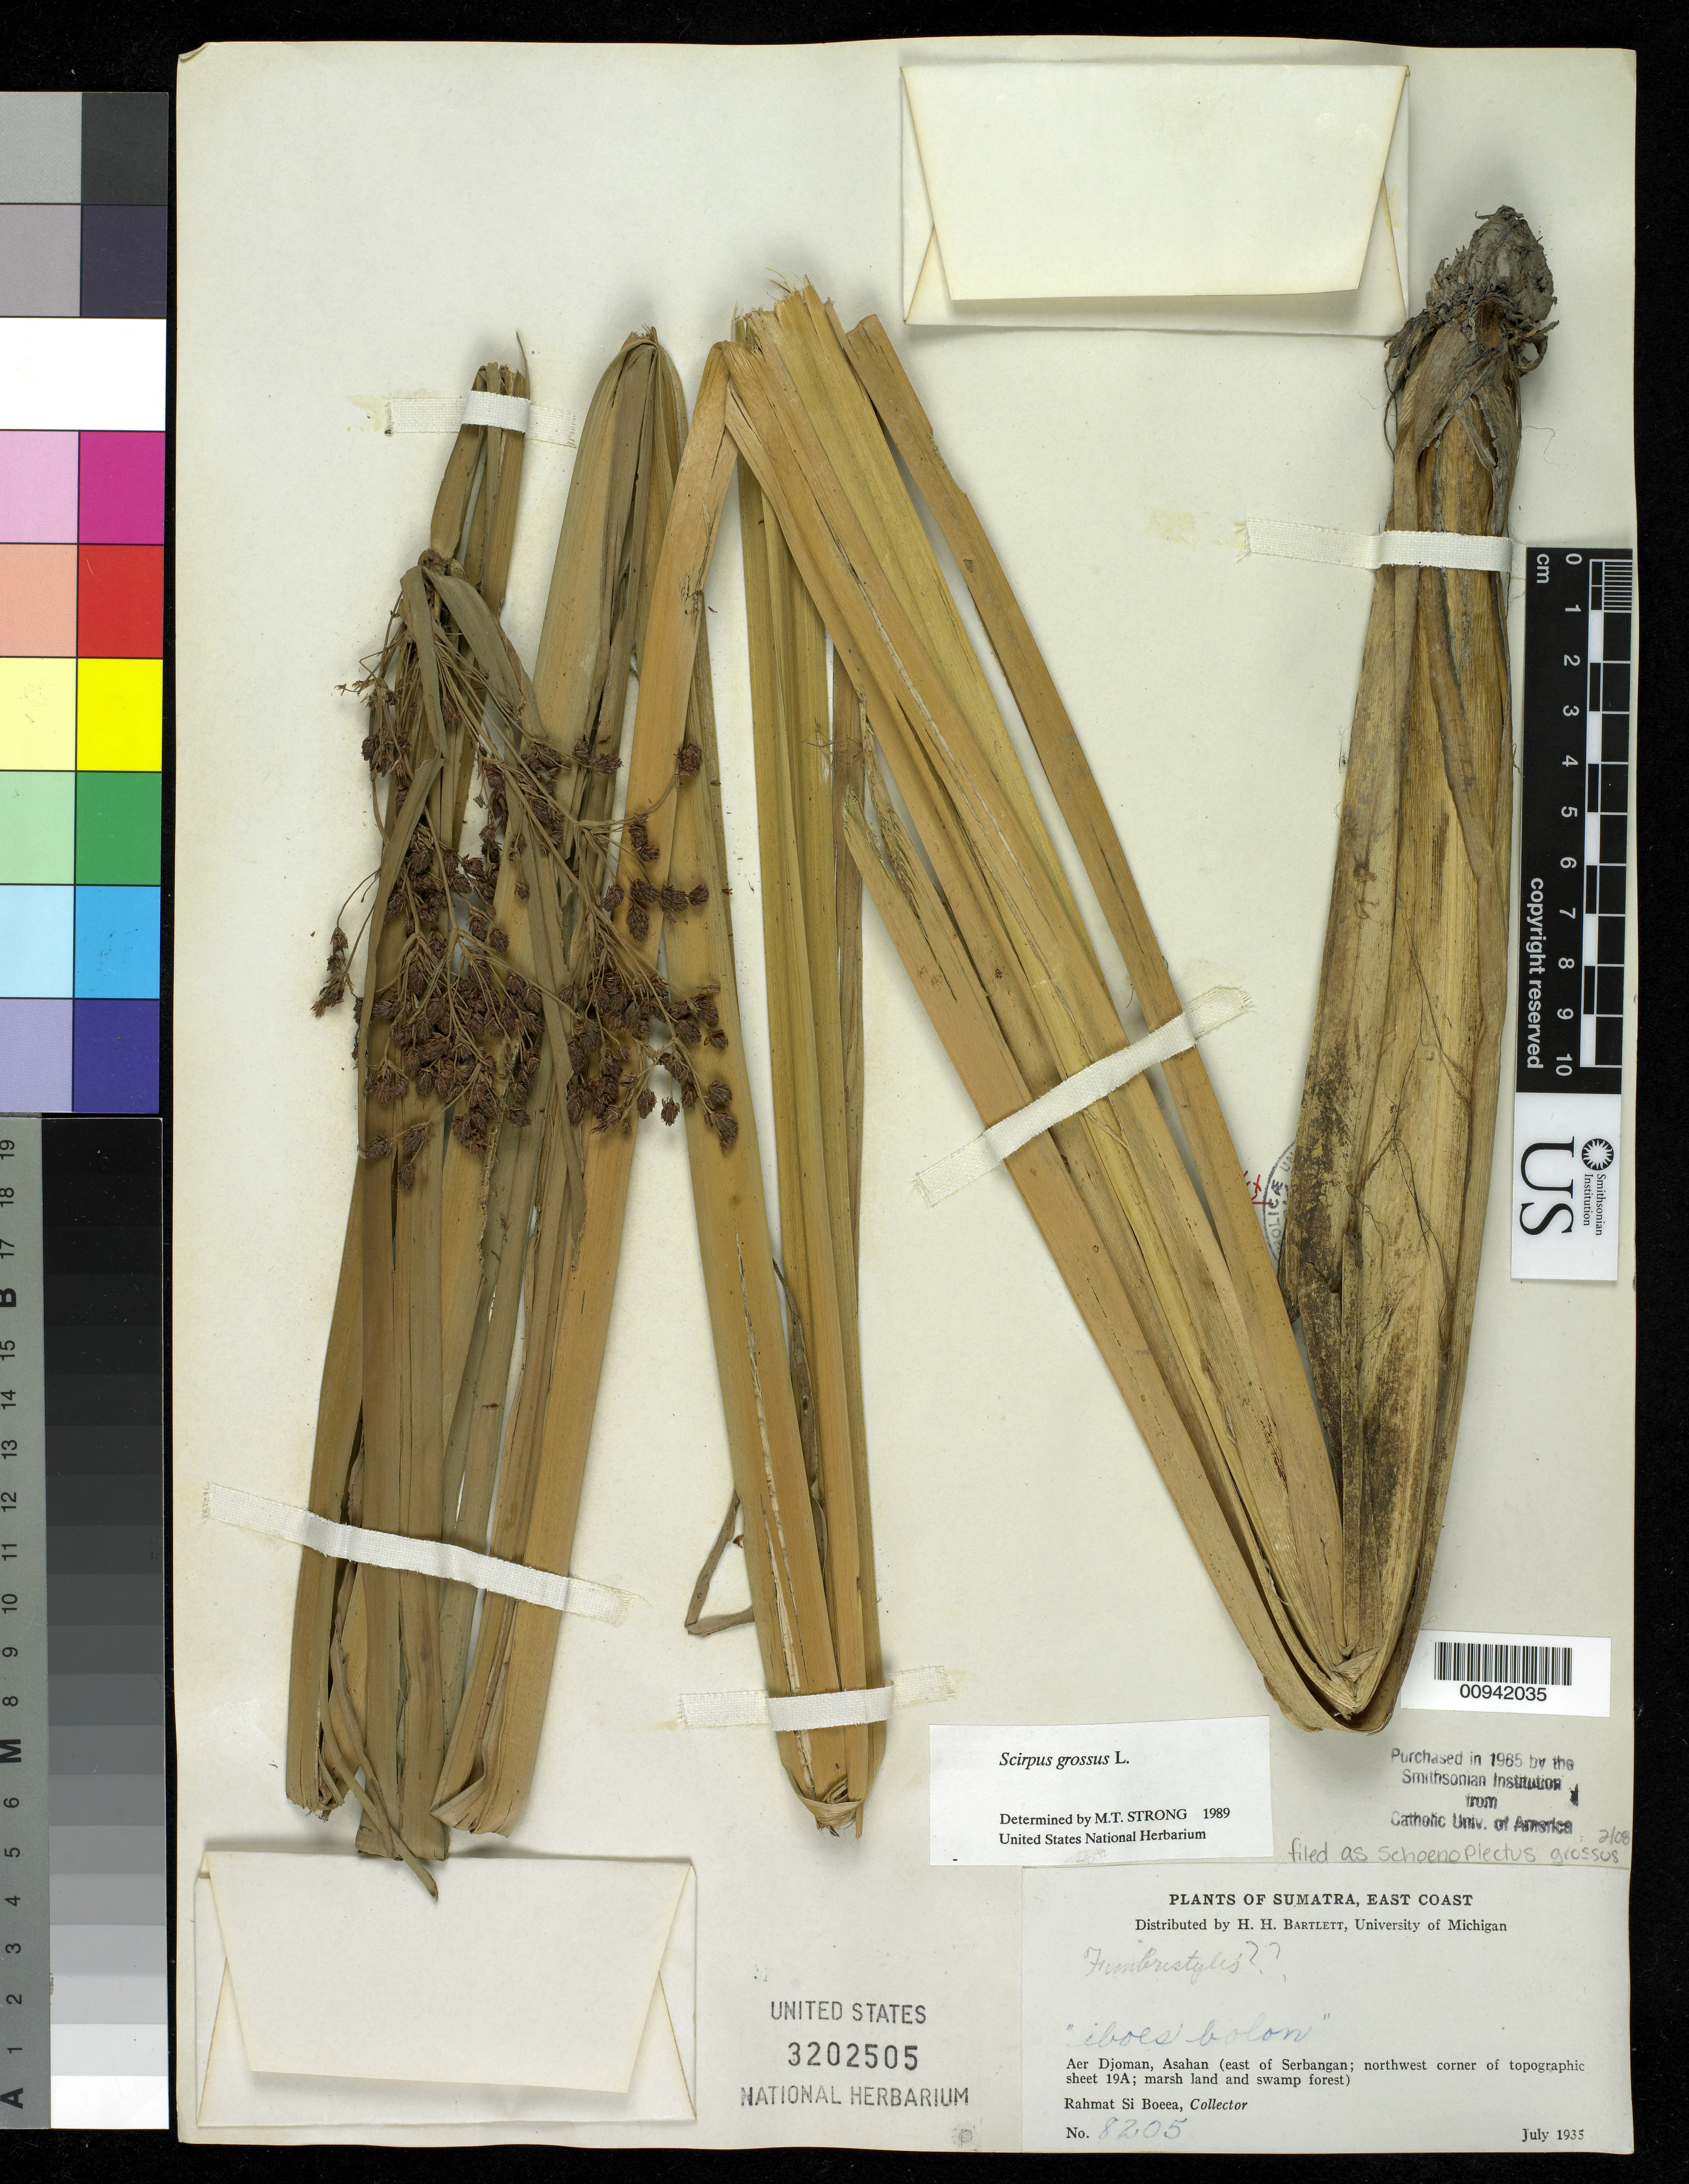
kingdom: Plantae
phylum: Tracheophyta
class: Liliopsida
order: Poales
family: Cyperaceae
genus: Actinoscirpus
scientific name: Actinoscirpus grossus var. grossus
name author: (L. f.) Goetgh. & D.A. Simpson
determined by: Strong, M. T., (US), Smithsonian Institution - National Museum of Natural History (UNITED STATES)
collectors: Rahmat Si Boeea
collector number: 8205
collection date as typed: Jul 1935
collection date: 1935-07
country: Indonesia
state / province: Sumatra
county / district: Aceh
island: Sumatra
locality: Aer Djoman, Asahan [east of Serbangan]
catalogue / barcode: US 3202505